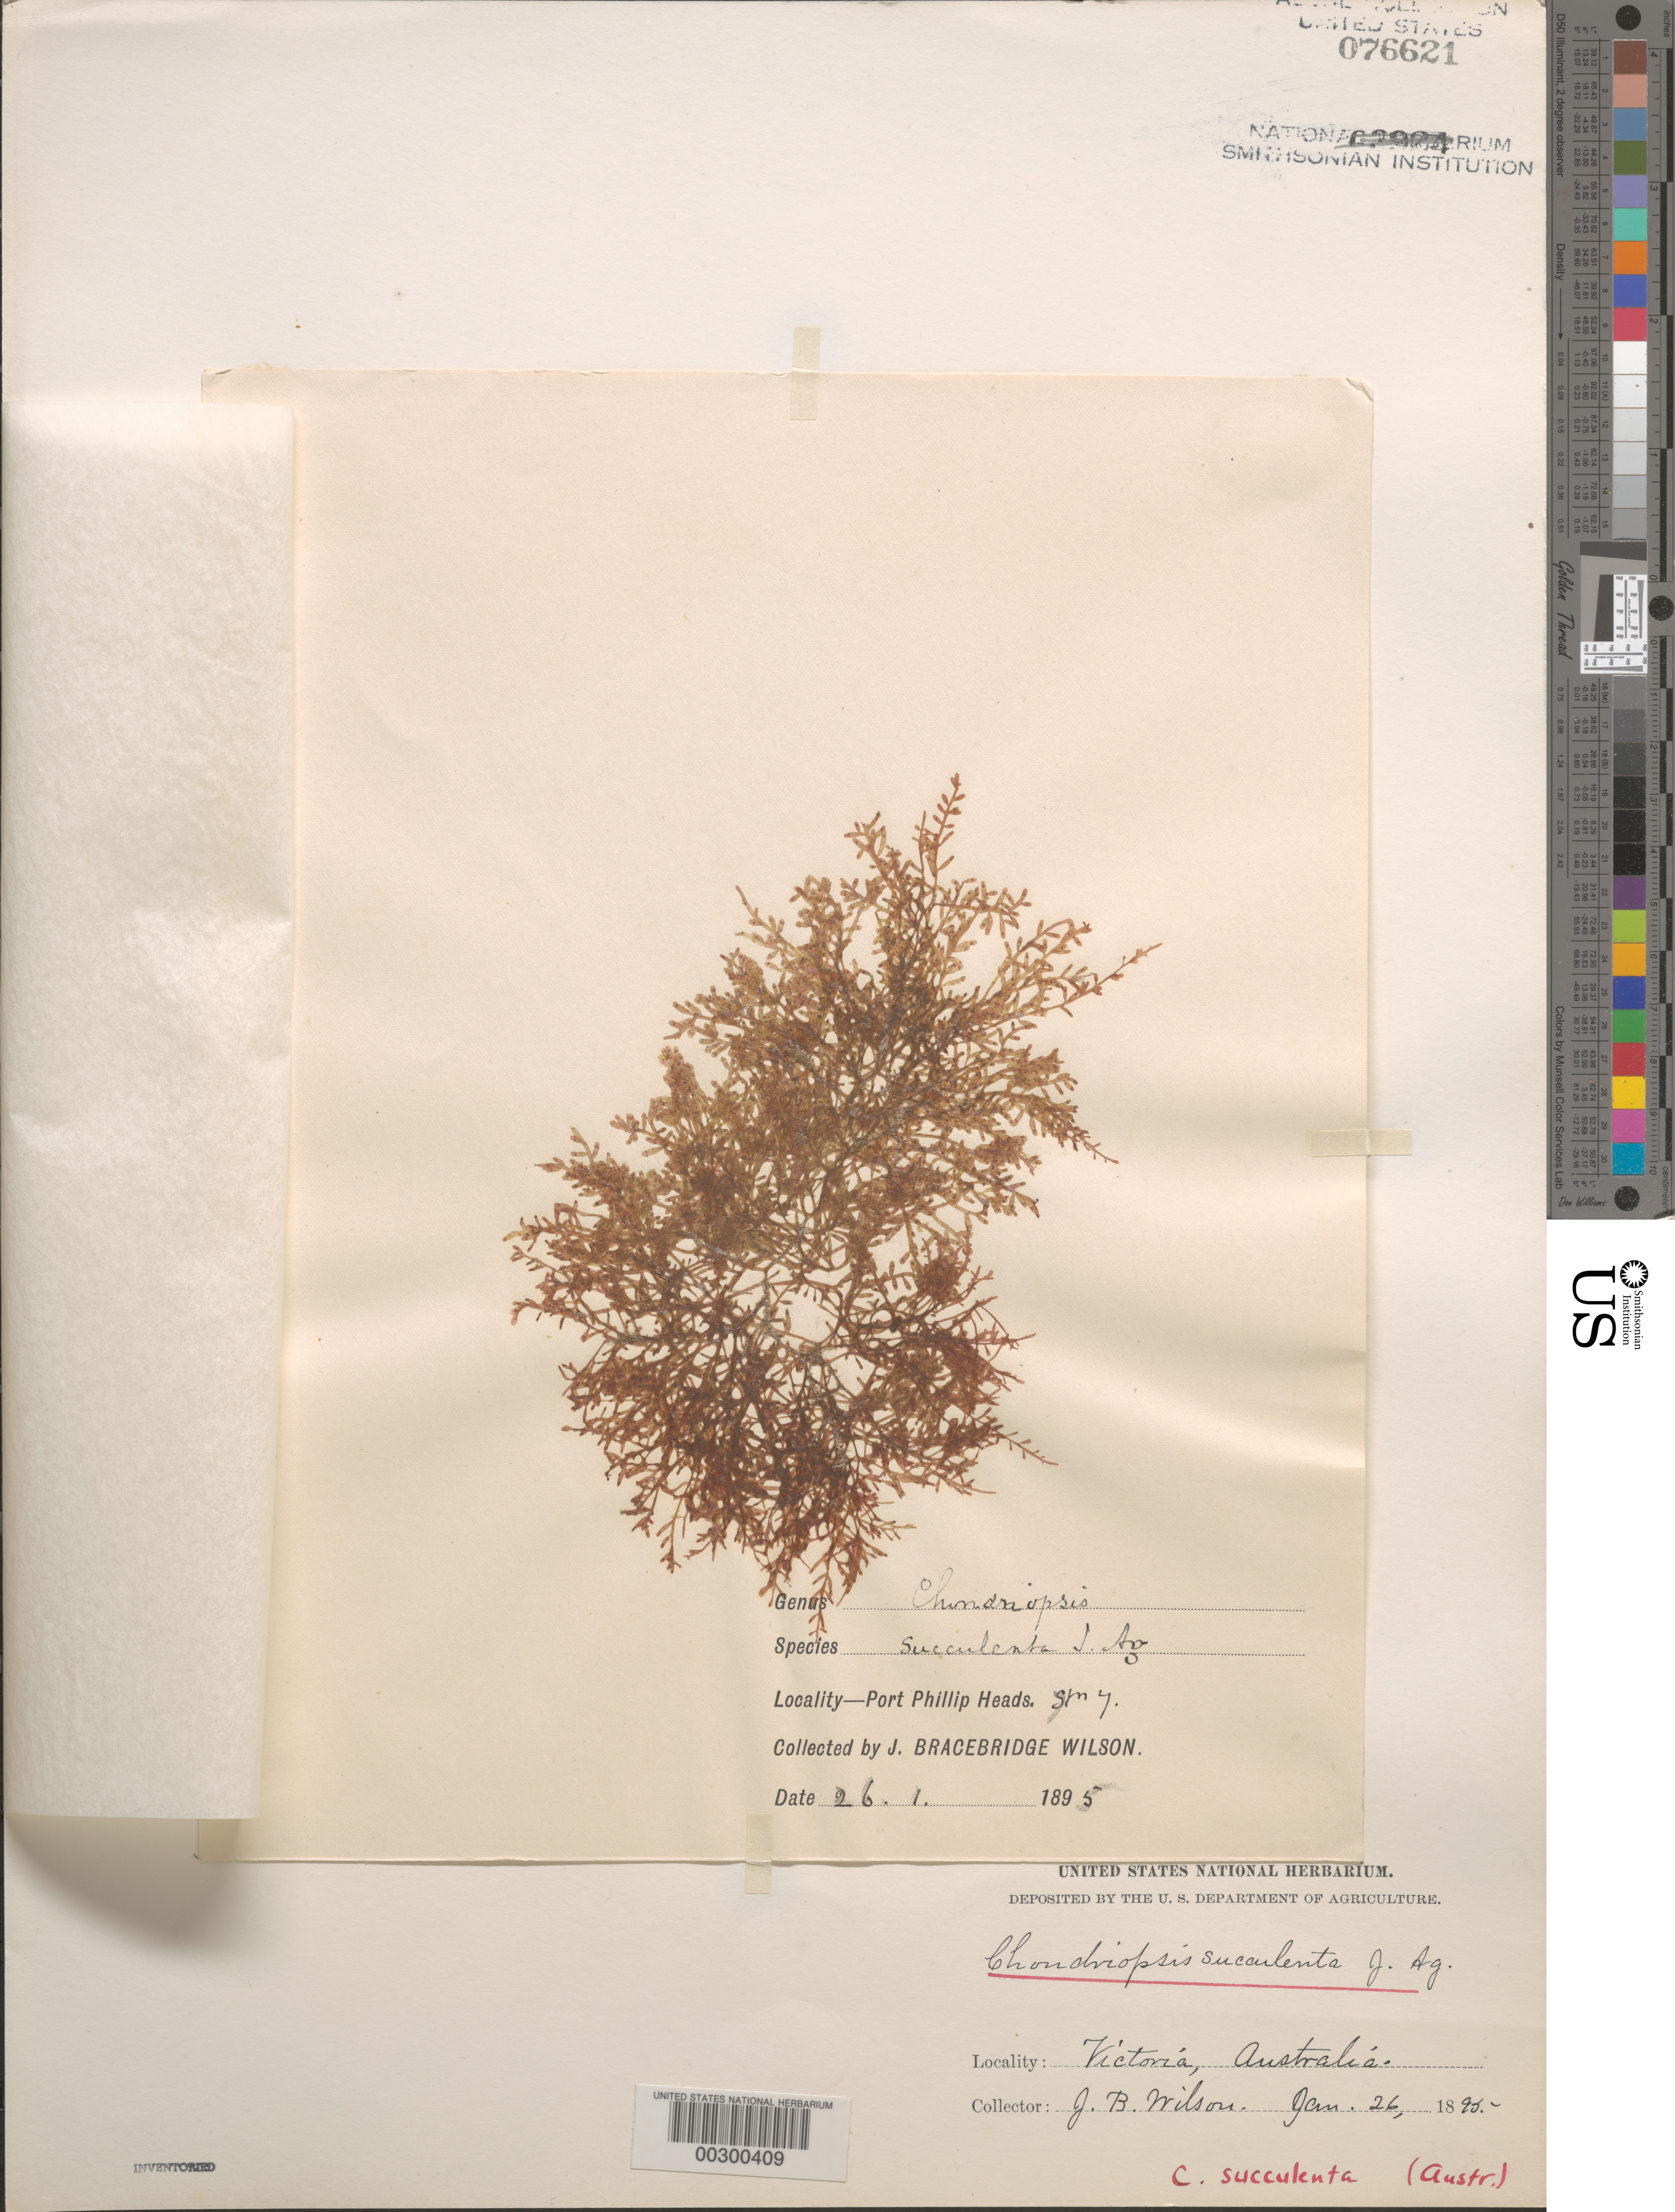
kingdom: Plantae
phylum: Rhodophyta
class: Florideophyceae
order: Ceramiales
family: Rhodomelaceae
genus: Chondria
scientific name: Chondria succulenta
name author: (J. Agardh)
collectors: J. B. Wilson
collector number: Station 7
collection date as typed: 26 Jan 1895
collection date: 1895-01-26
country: Australia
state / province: Victoria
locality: Port Phillip Heads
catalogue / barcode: US 76621